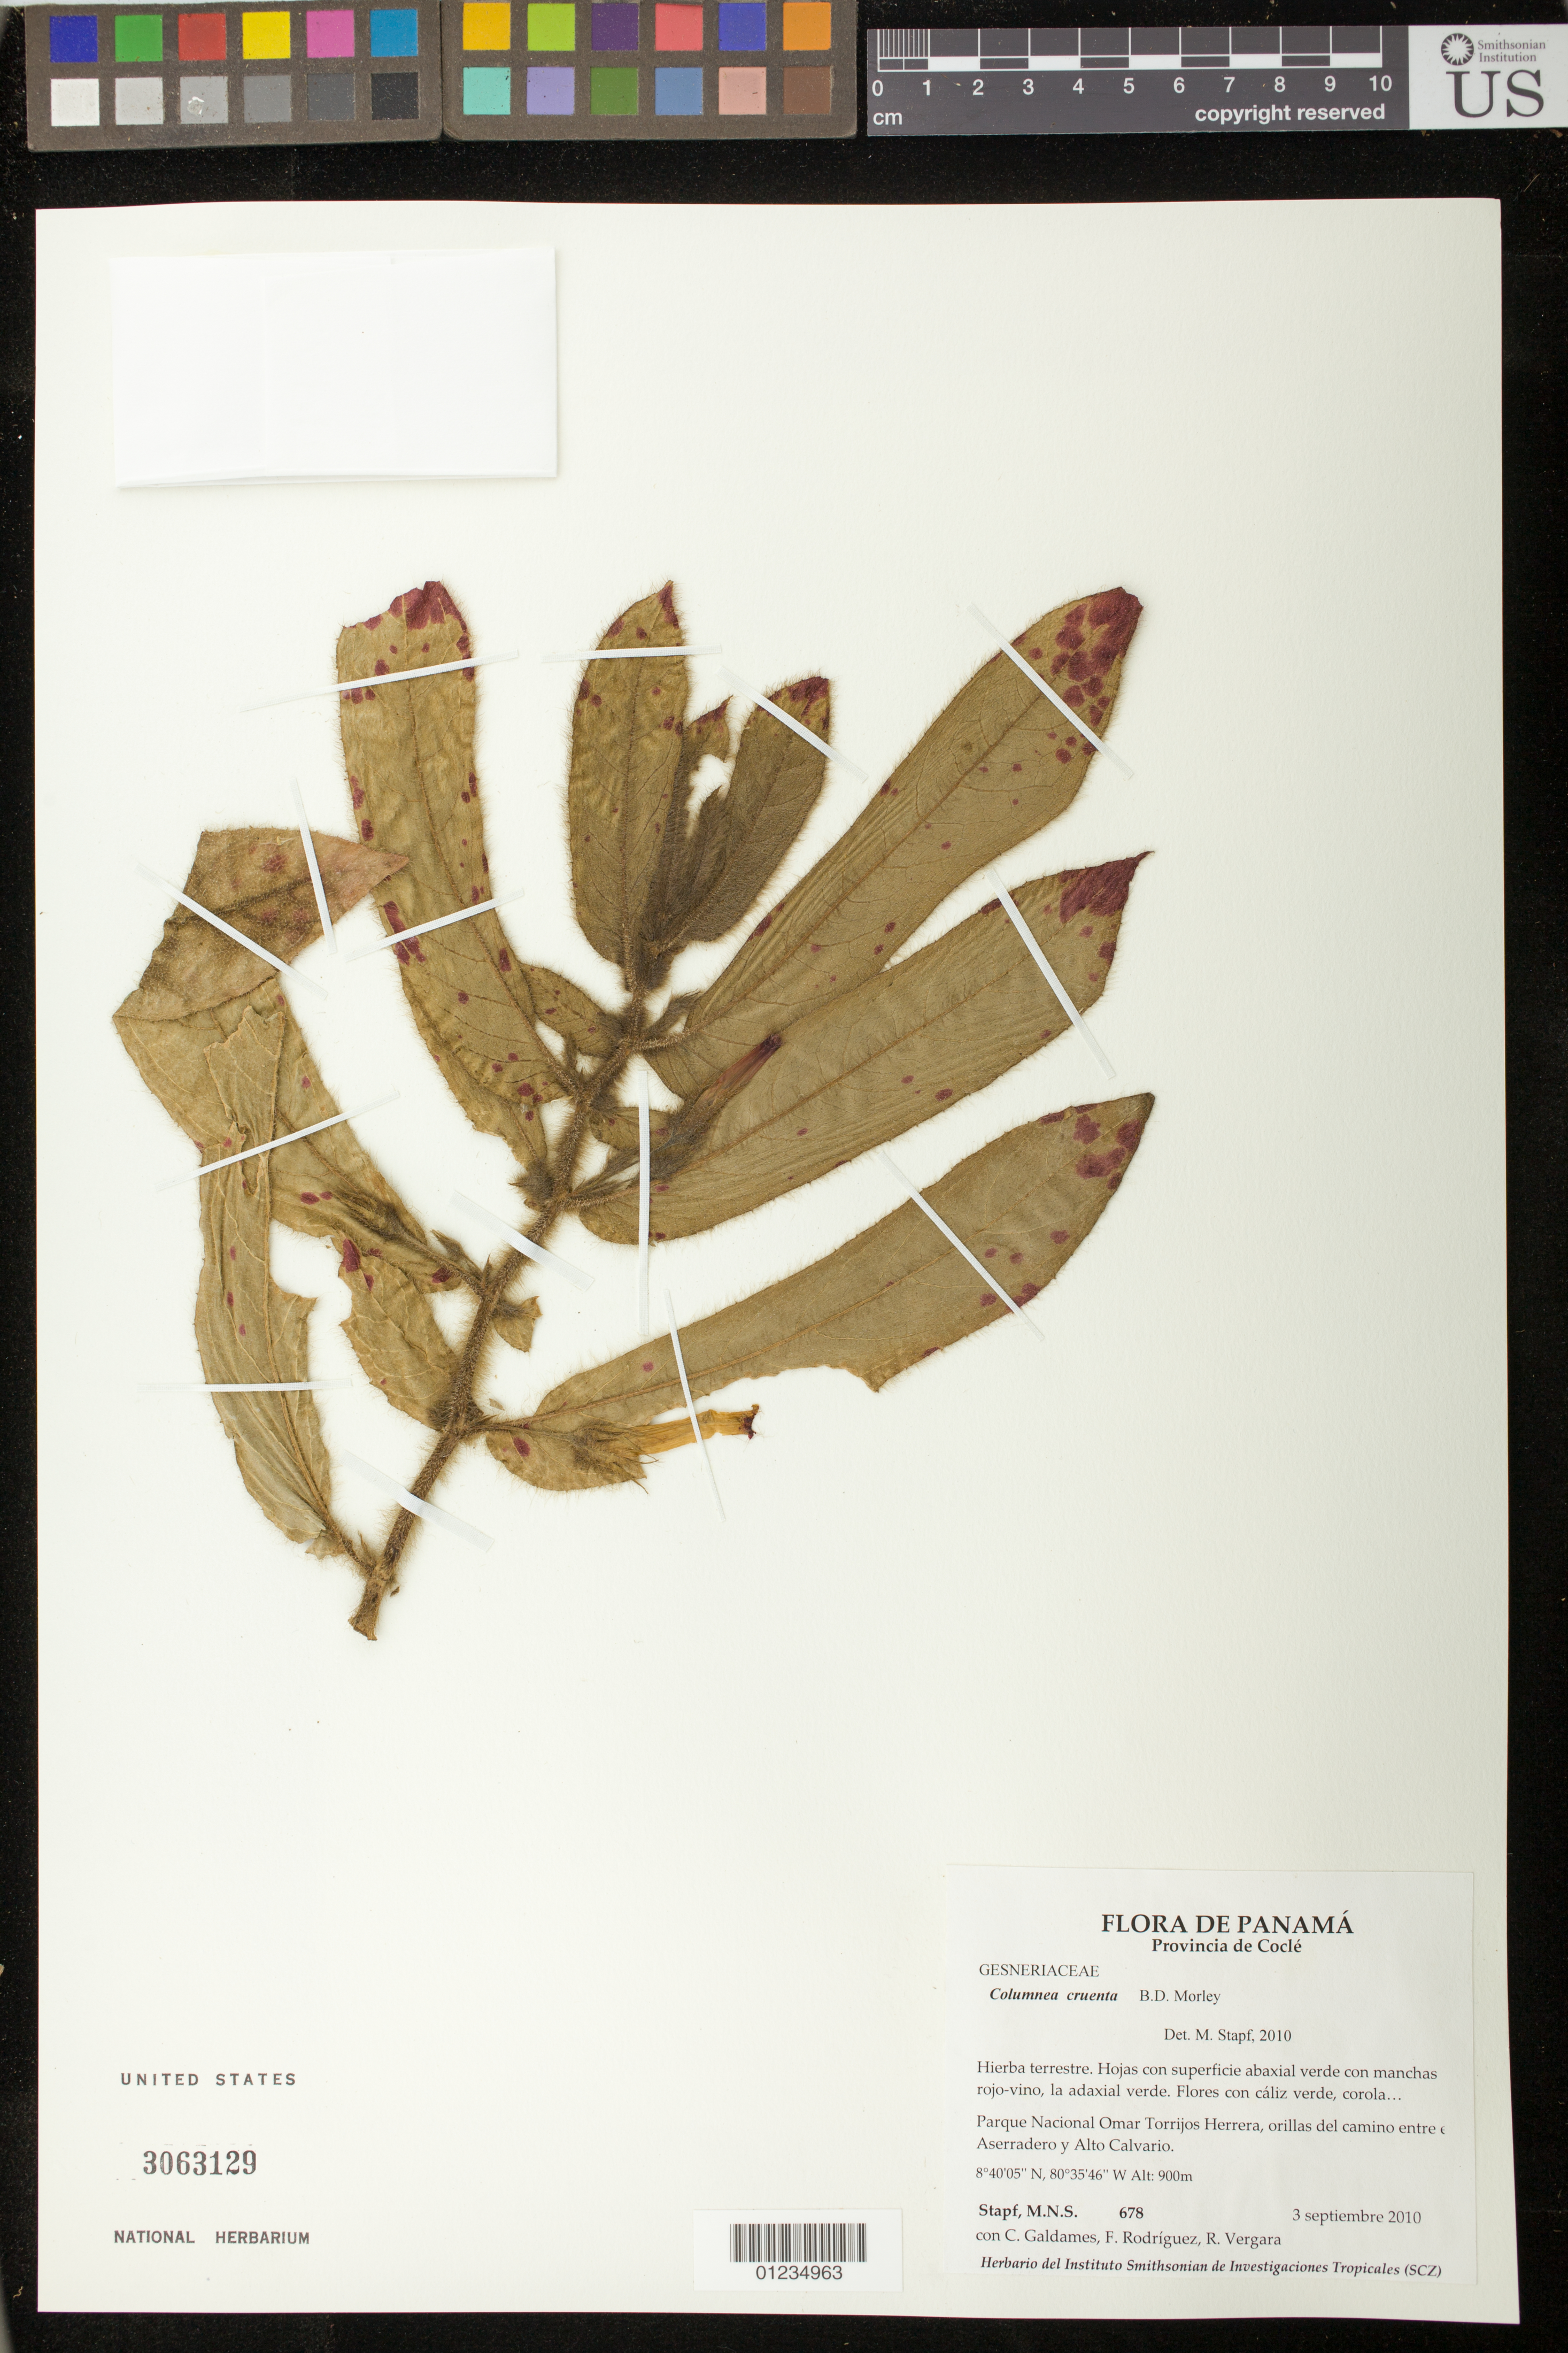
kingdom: Plantae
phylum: Tracheophyta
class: Magnoliopsida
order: Lamiales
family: Gesneriaceae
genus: Columnea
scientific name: Columnea cruenta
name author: B.D. Morley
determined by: Stapf, M.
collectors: M. Stapf, C. Galdames, F. Rodriguez & R. Vergara E.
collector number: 678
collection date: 2010-09-03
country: Panama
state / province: Coclé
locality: Parque Nacional Omar Torrijos Herrera, orillas del camino entre Aserradero y Alto Calvario.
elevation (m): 900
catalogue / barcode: US 3063129